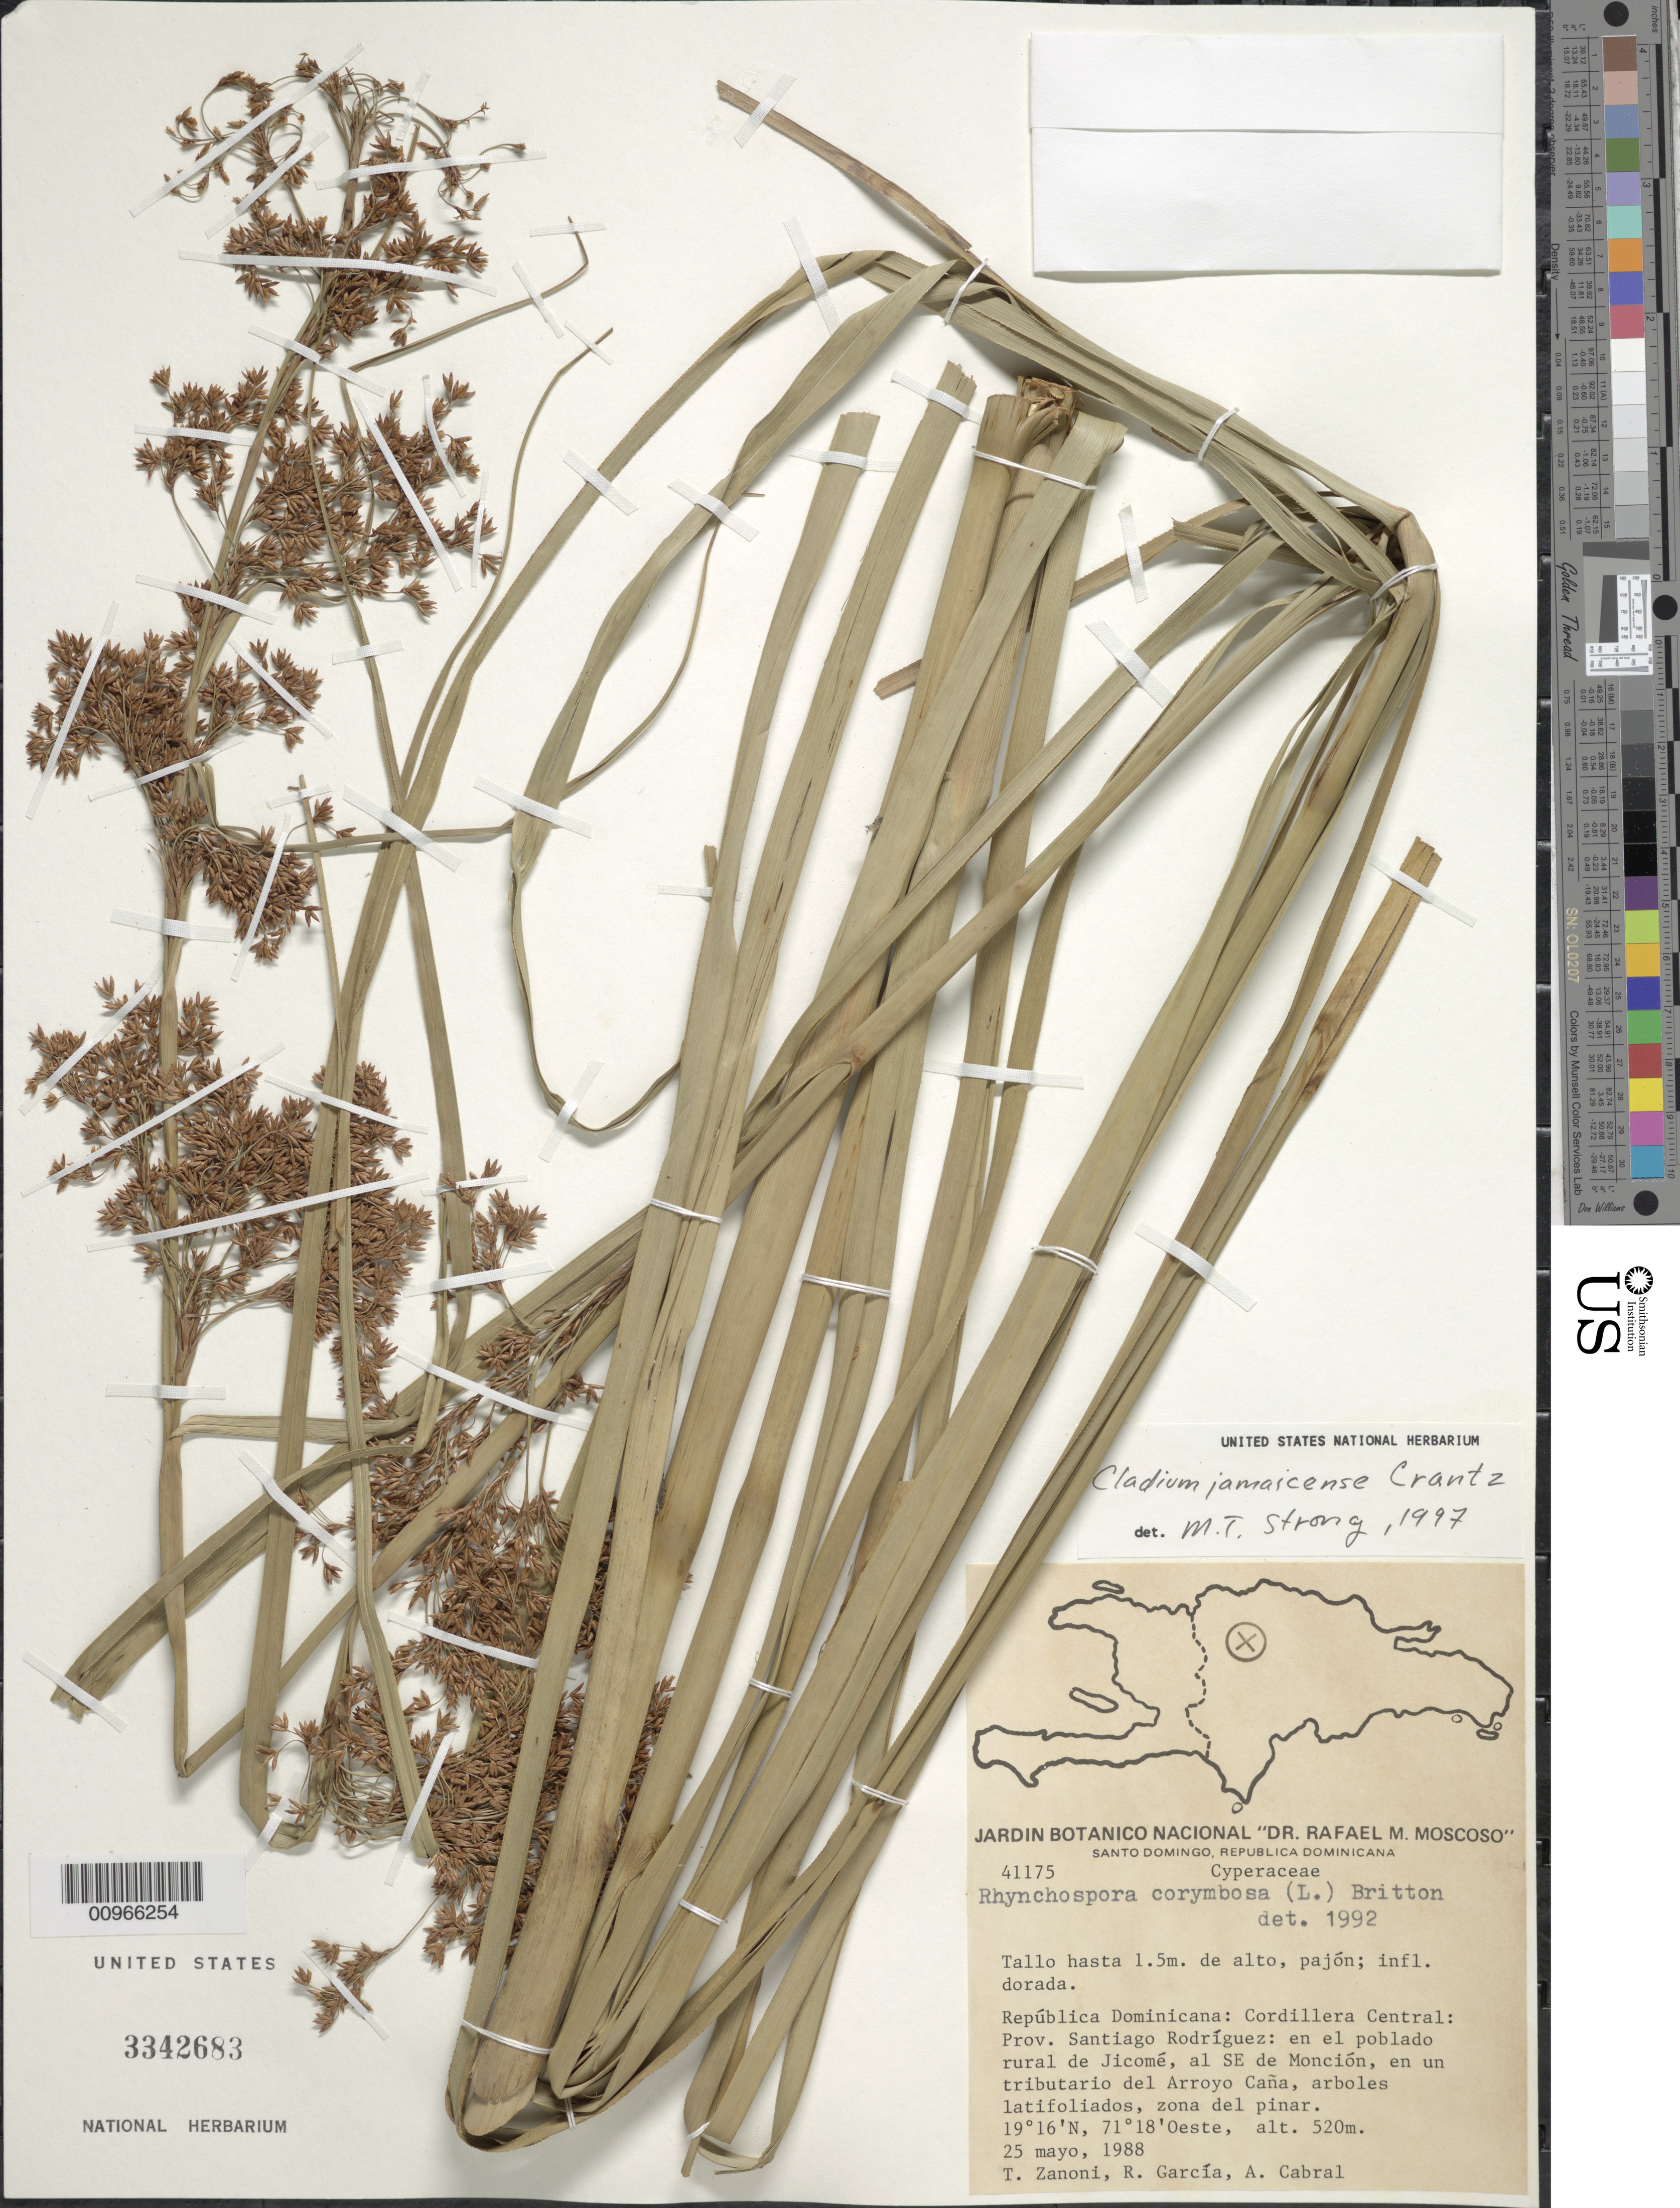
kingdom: Plantae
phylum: Tracheophyta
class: Liliopsida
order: Poales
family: Cyperaceae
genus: Cladium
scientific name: Cladium jamaicense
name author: Crantz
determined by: Strong, M. T., (US), Smithsonian Institution - National Museum of Natural History (UNITED STATES)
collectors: T. A. Zanoni, R. G. García & A. Cabral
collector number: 41175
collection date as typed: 25 May 1988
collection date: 1988-05-25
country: Dominican Republic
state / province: Santiago Rodríguez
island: Hispaniola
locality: Cordillera Central, en el poblado rural de Jicomé, al SE de Monción, en un tributario del Arroyo Caña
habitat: Arboles latifoliados, zona del pinar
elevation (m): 520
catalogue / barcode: US 3342683